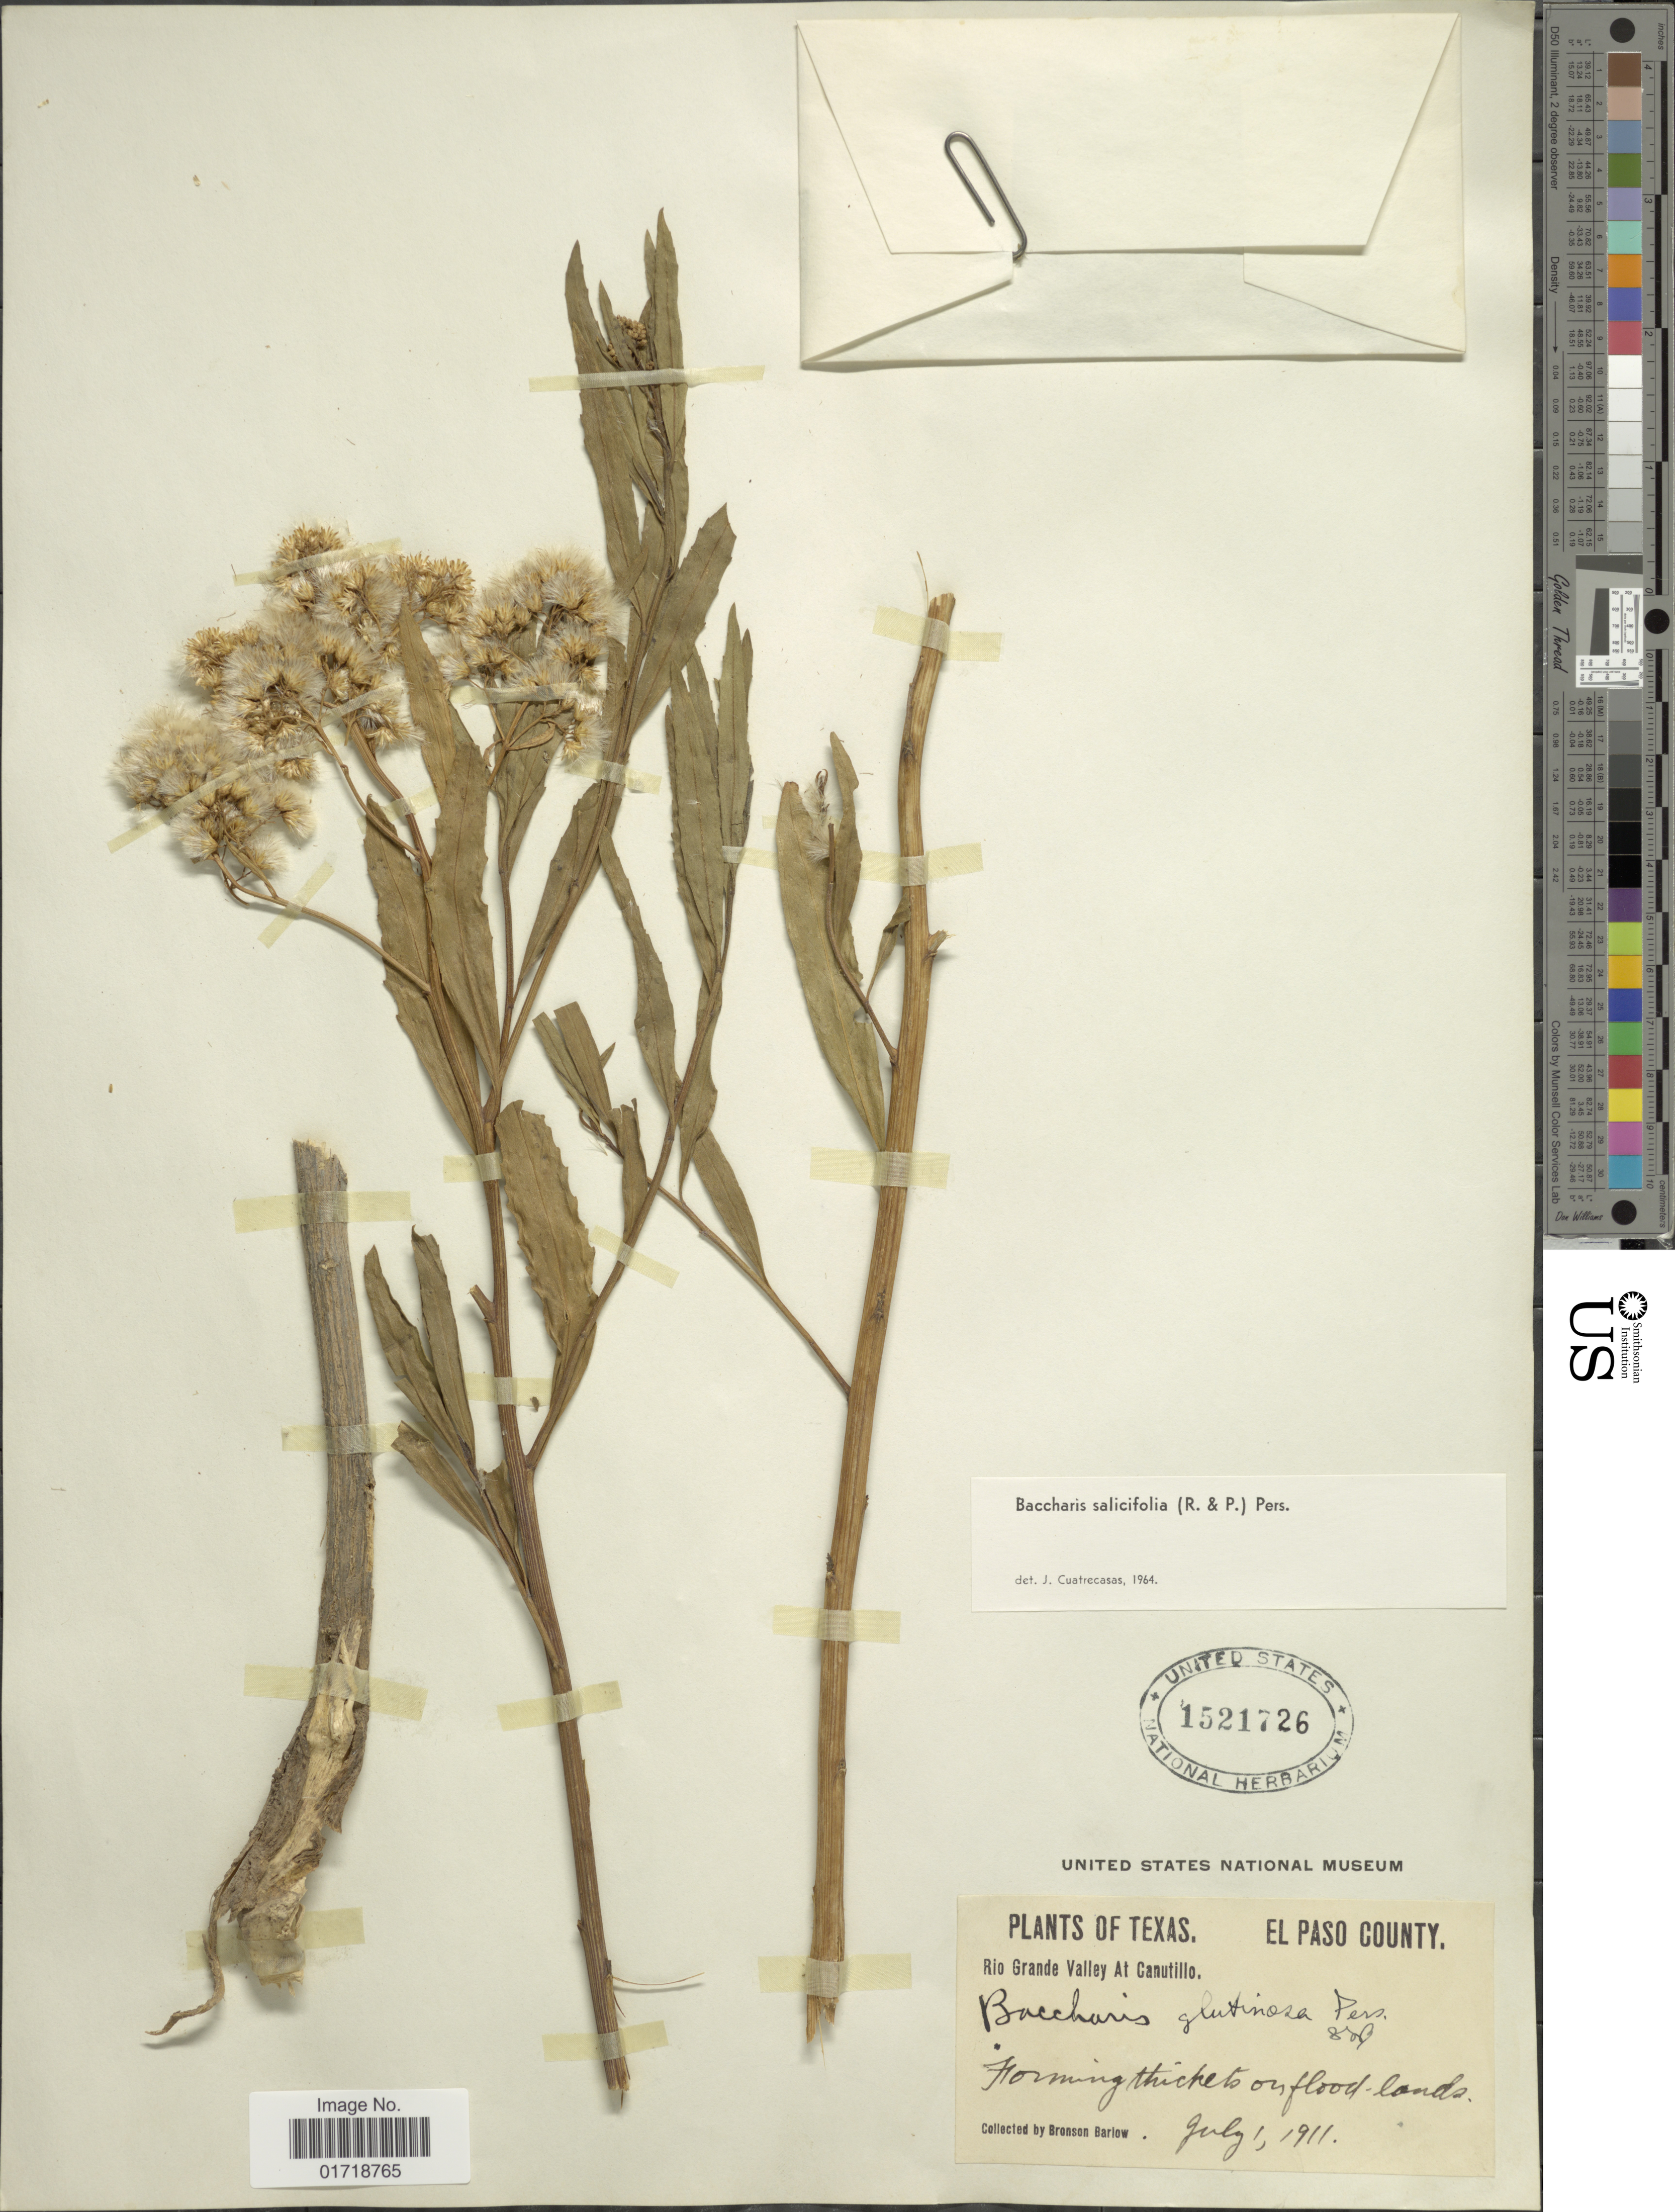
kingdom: Plantae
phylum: Tracheophyta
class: Magnoliopsida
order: Asterales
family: Asteraceae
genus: Baccharis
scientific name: Baccharis glutinosa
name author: Pers.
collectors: Barlow, B.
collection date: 1911-07-01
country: United States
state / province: Texas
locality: El Paso County, Rio Grande Valley at Canutillo.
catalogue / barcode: US 1521726